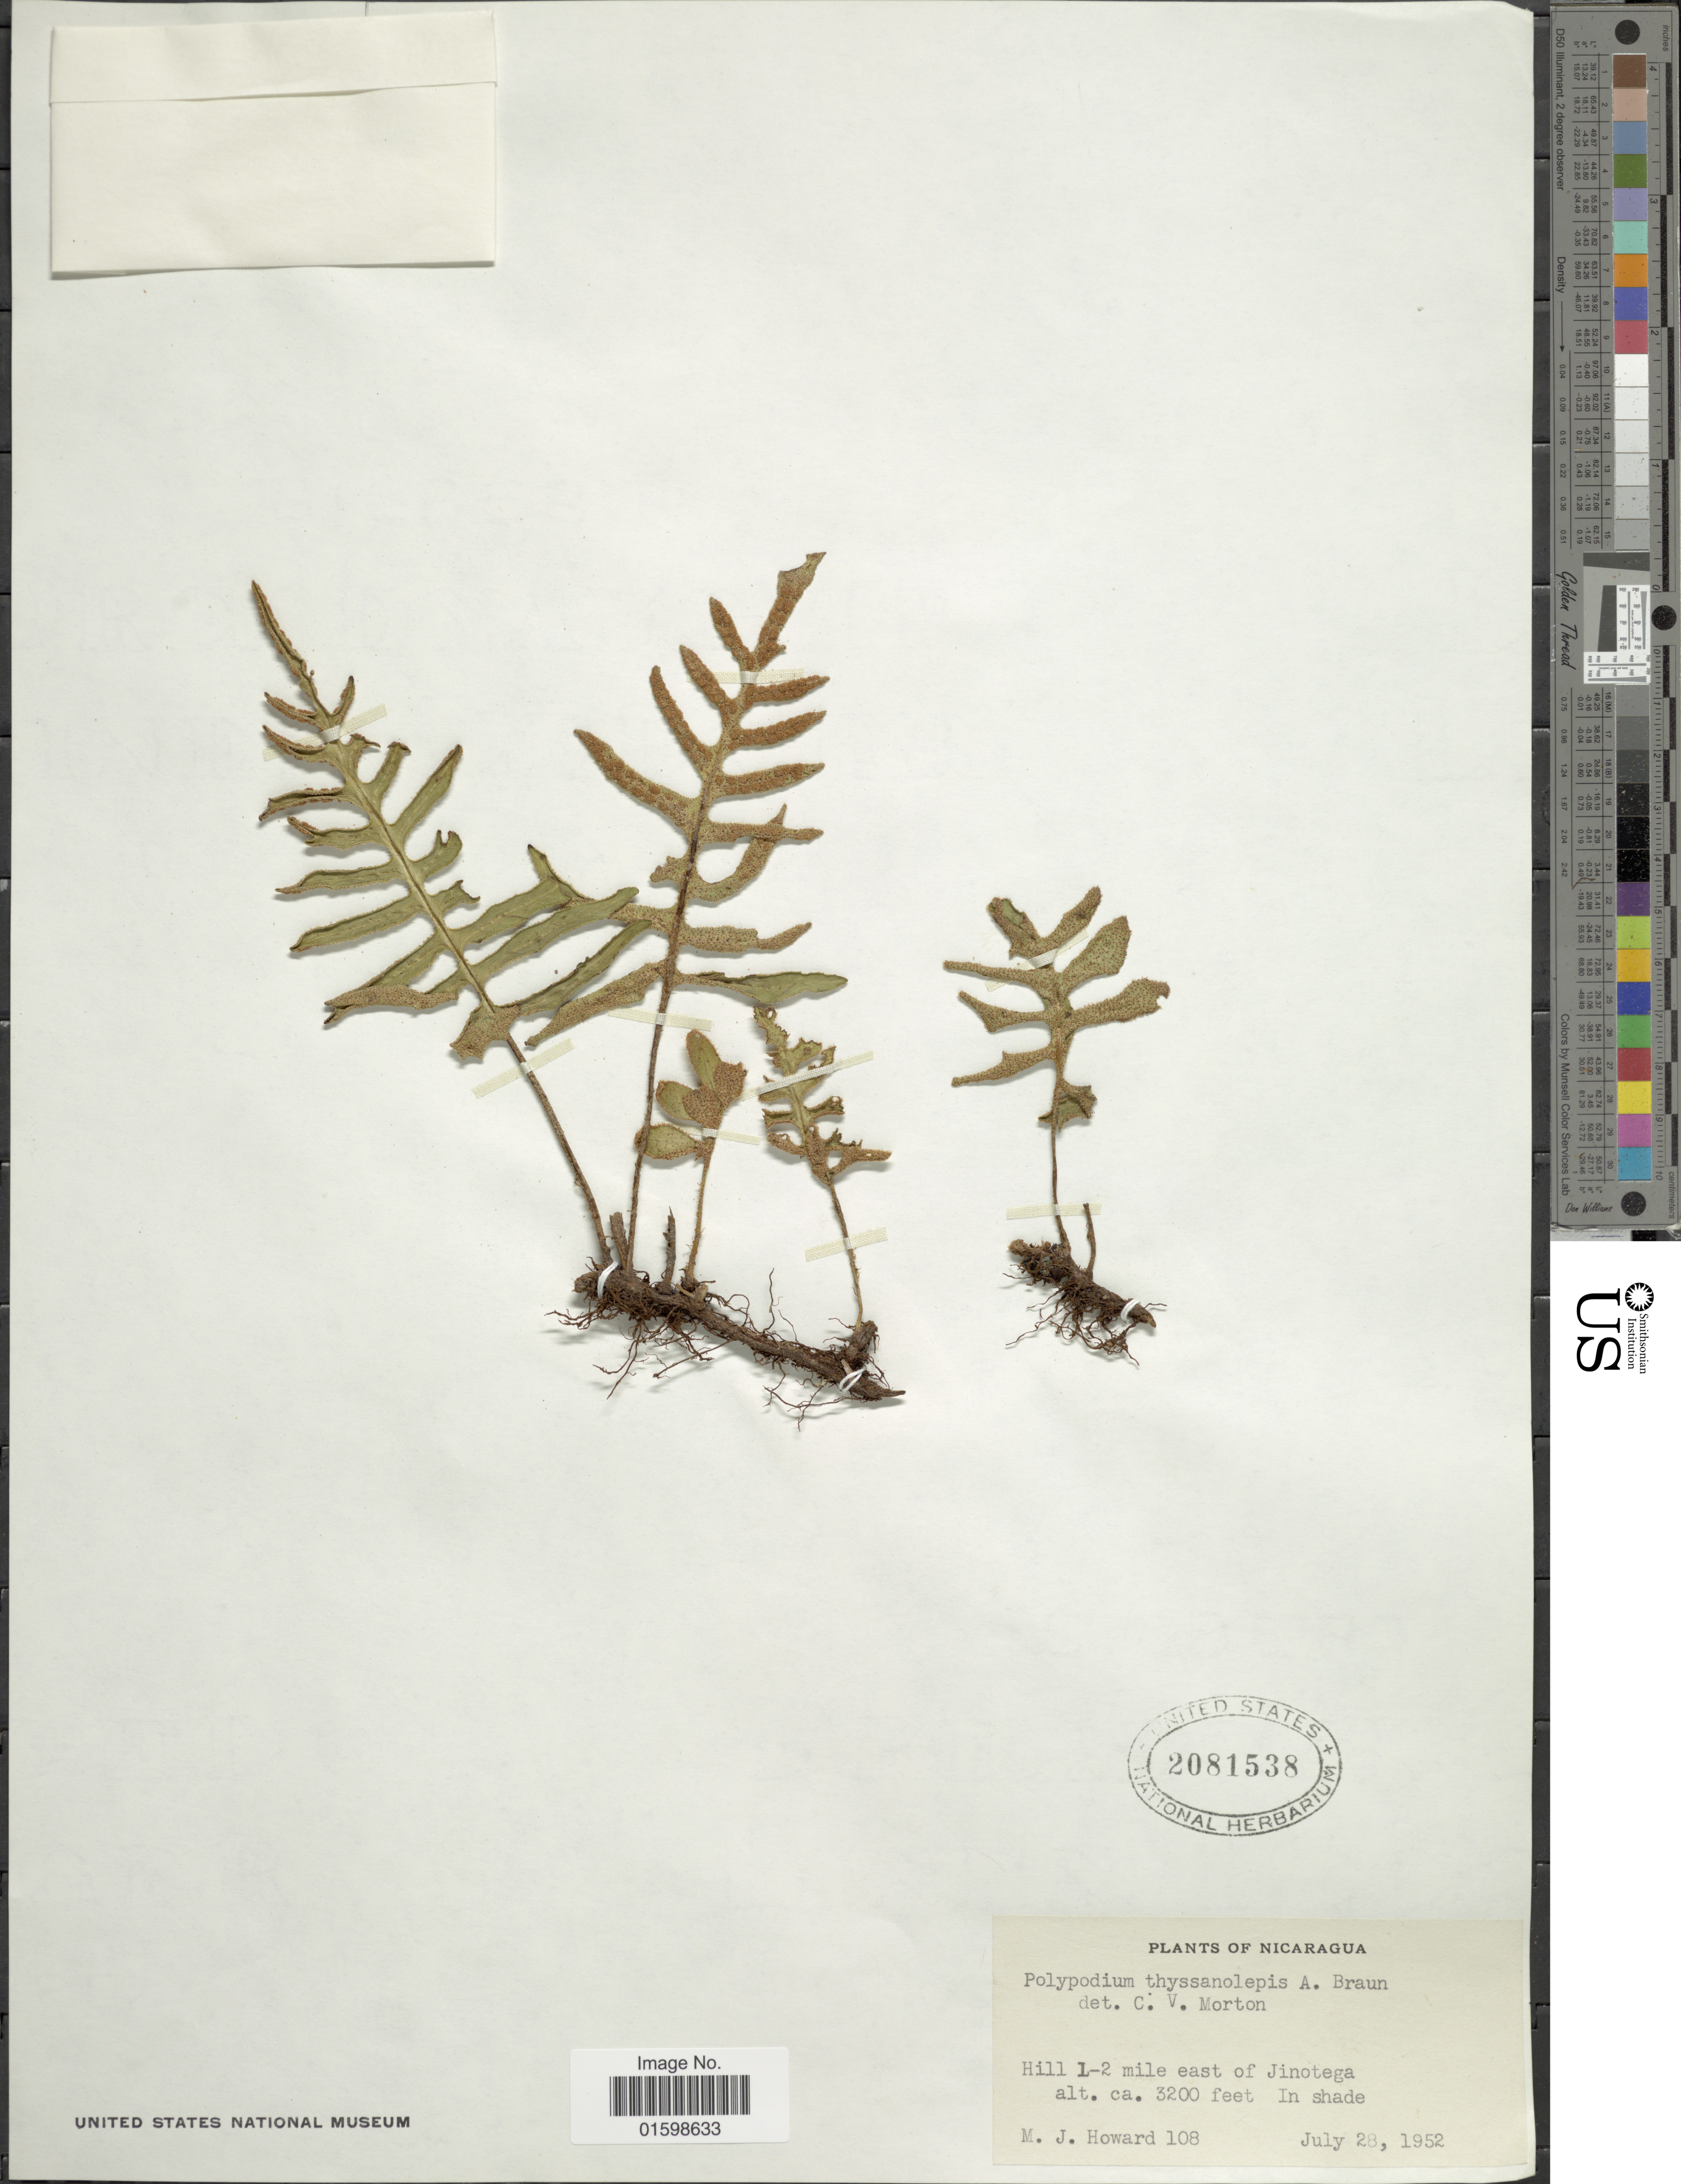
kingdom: Plantae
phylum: Tracheophyta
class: Polypodiopsida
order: Polypodiales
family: Polypodiaceae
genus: Pleopeltis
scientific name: Pleopeltis thyssanolepis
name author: (A. Braun ex Klotzsch) E.G. Andrews & Windham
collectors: M. Howard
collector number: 108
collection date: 1952-07-28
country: Nicaragua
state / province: Jinotega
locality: Hill 1-2 mile east of Jinotega, in shade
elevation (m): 975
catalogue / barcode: US 2081538